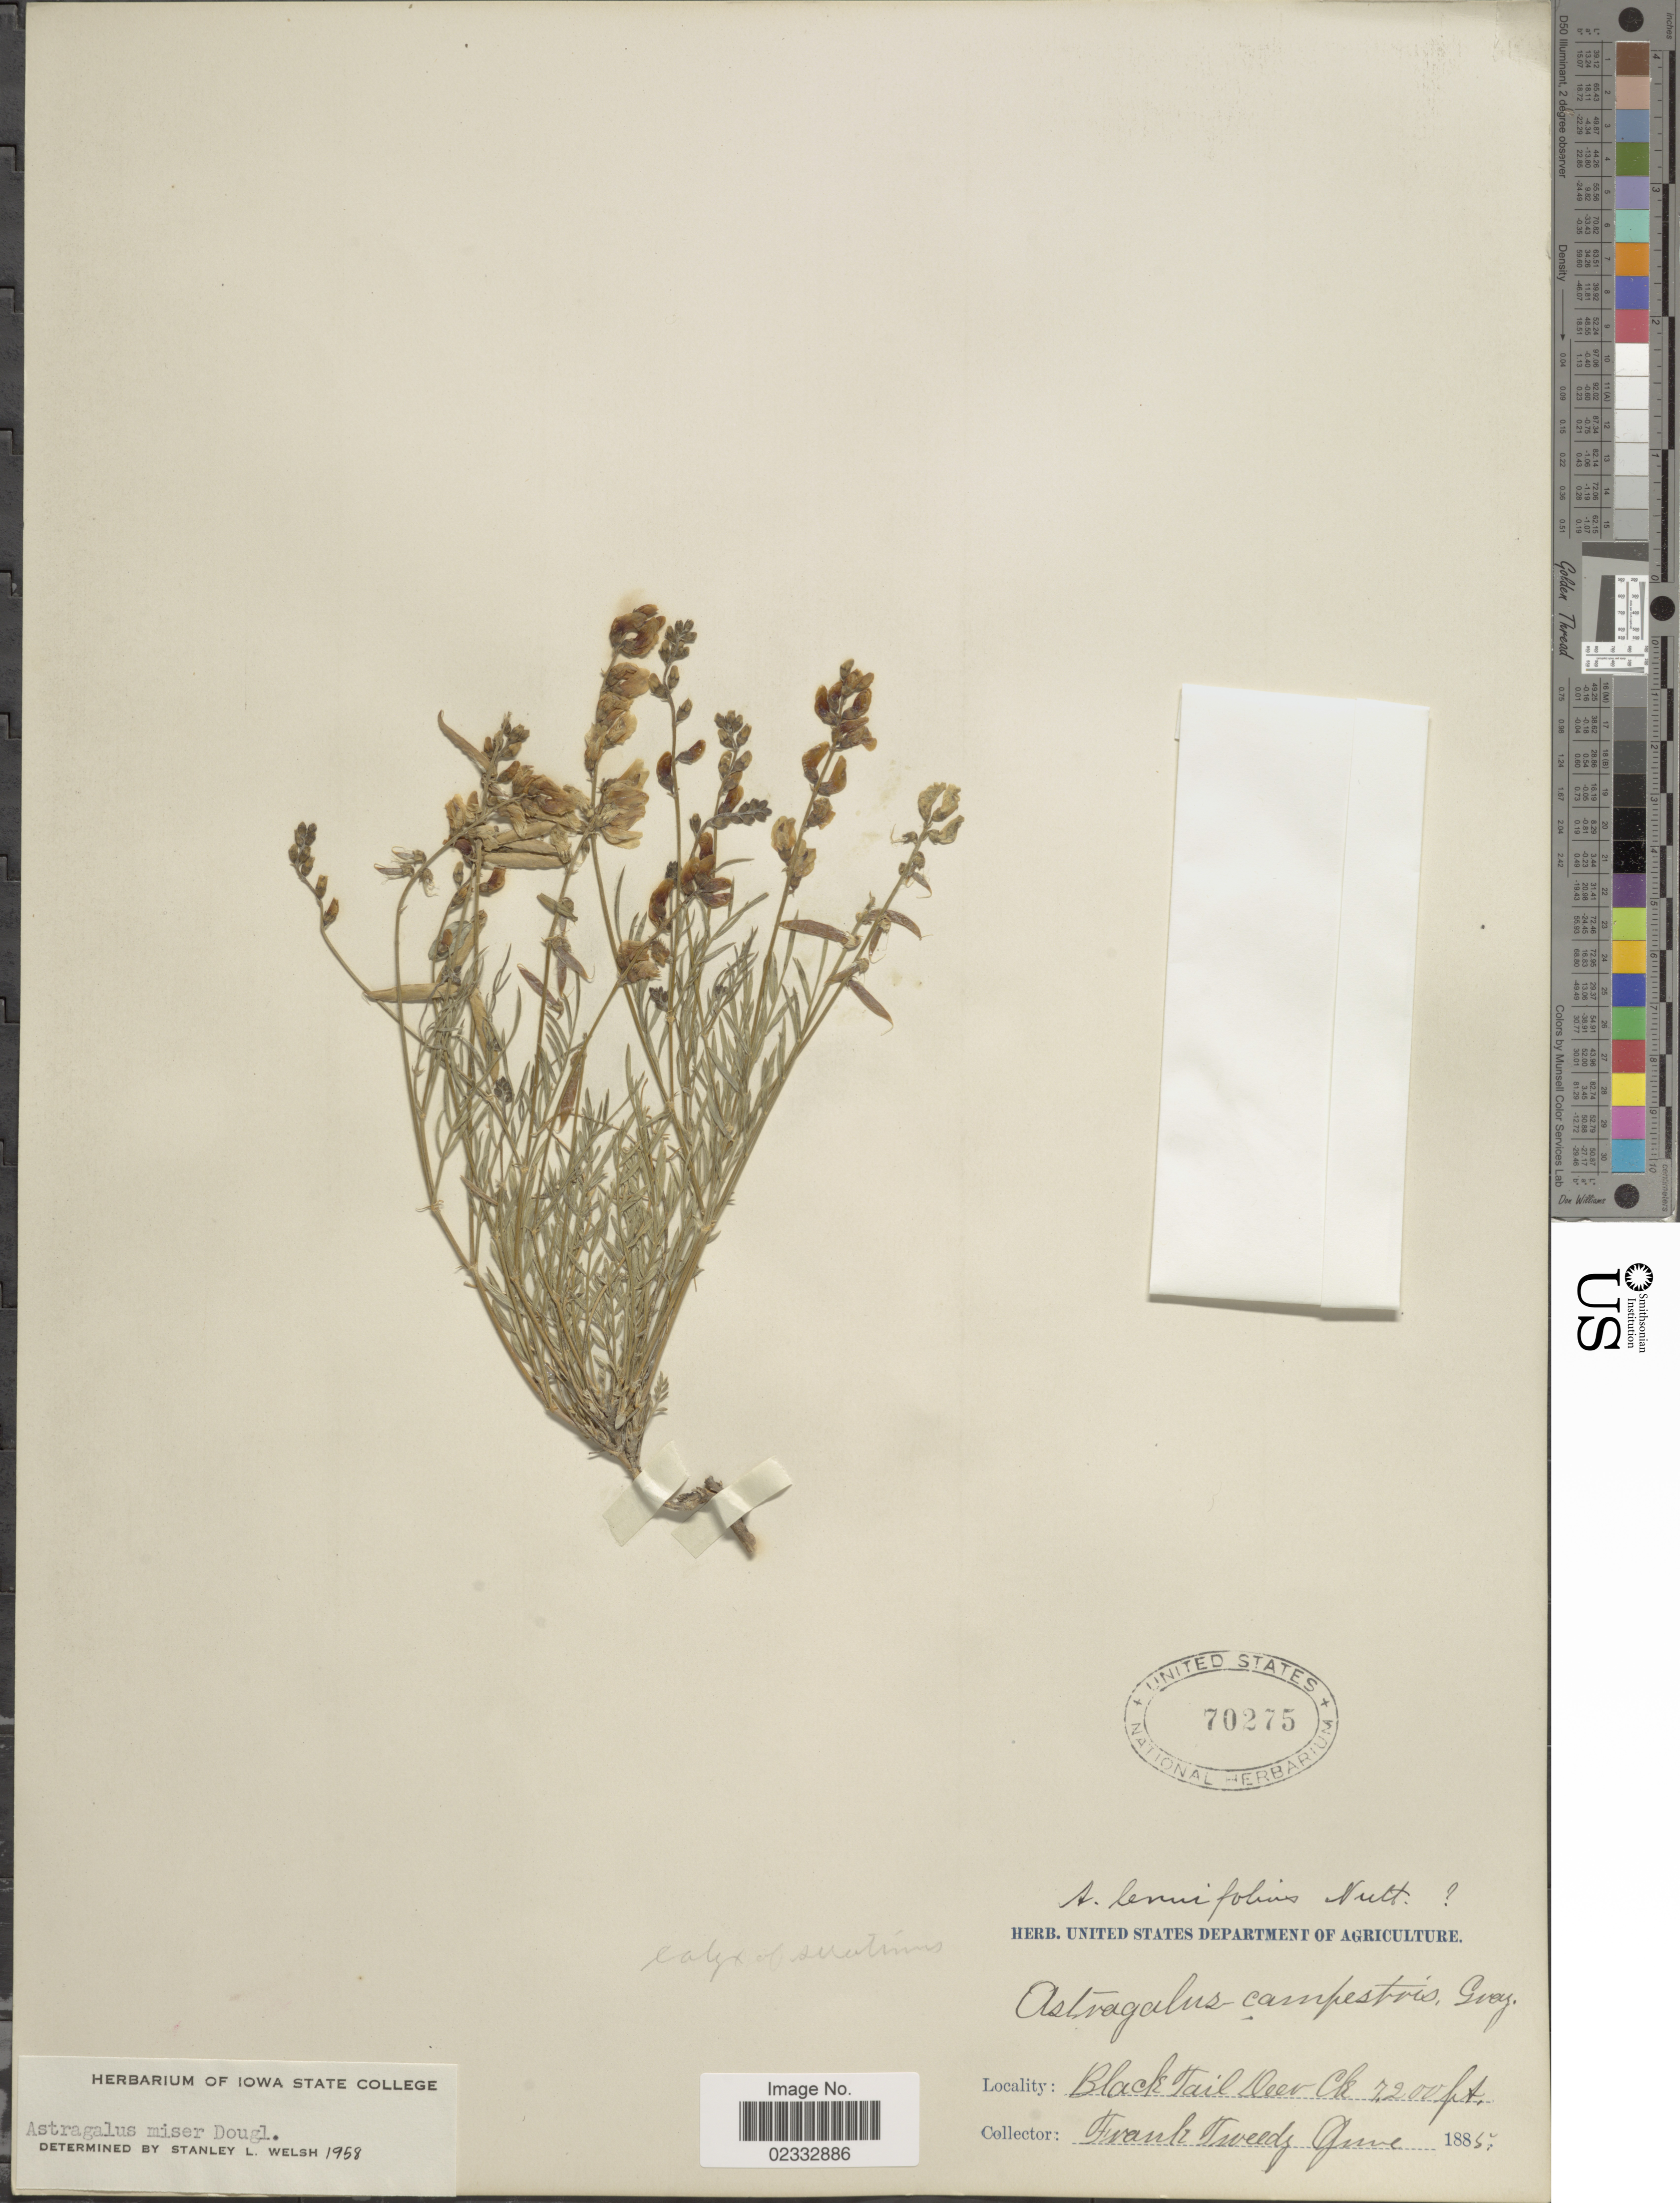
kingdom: Plantae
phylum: Tracheophyta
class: Magnoliopsida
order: Fabales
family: Fabaceae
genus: Astragalus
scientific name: Astragalus miser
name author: Douglas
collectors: F. Tweedy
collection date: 1885-06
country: United States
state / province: Montana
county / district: Beaverhead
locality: Blacktail Deer Creek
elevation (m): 2195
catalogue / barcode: US 70275